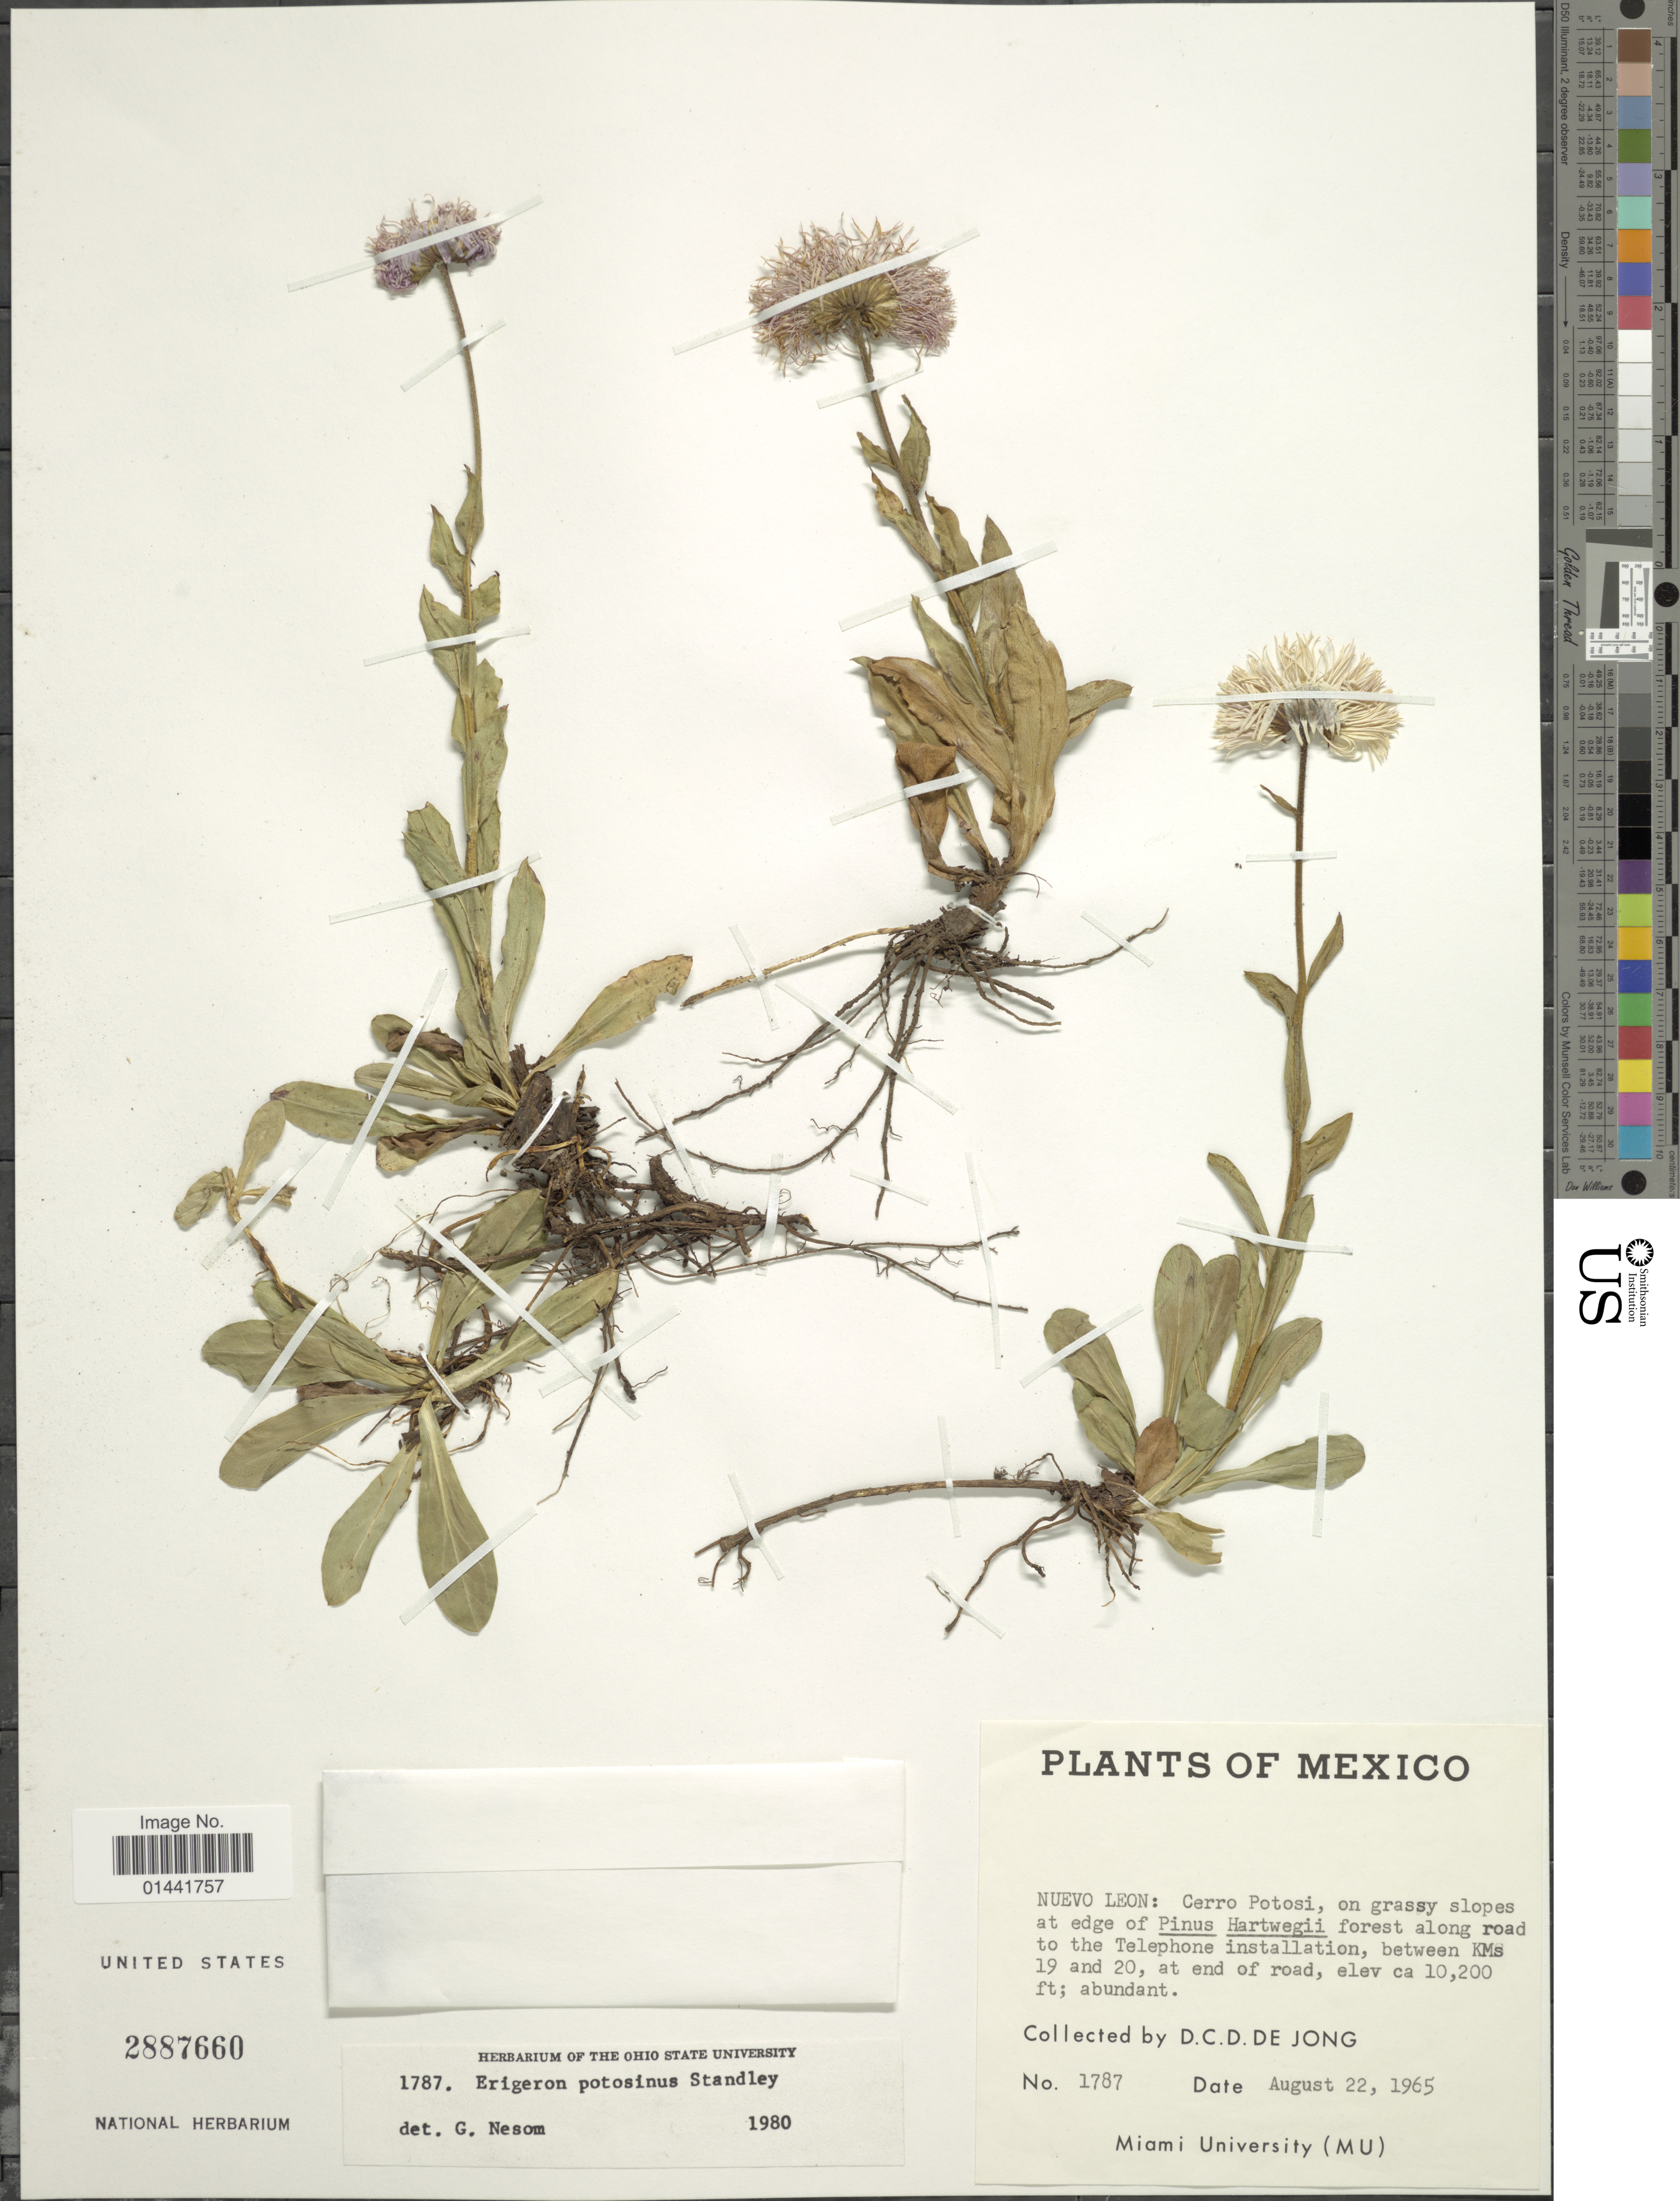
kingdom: Plantae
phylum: Tracheophyta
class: Magnoliopsida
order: Asterales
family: Asteraceae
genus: Erigeron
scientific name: Erigeron potasinus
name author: Standl.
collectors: D. De Jong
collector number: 1787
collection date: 1965-08-22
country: Mexico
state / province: Nuevo León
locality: Cerro Potosi, on grassy slopes at edge of Pinus Hartwegii forest along road to the Telephone installation, between Kms 19 and 20, at the end road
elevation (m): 3109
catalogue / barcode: US 2887660